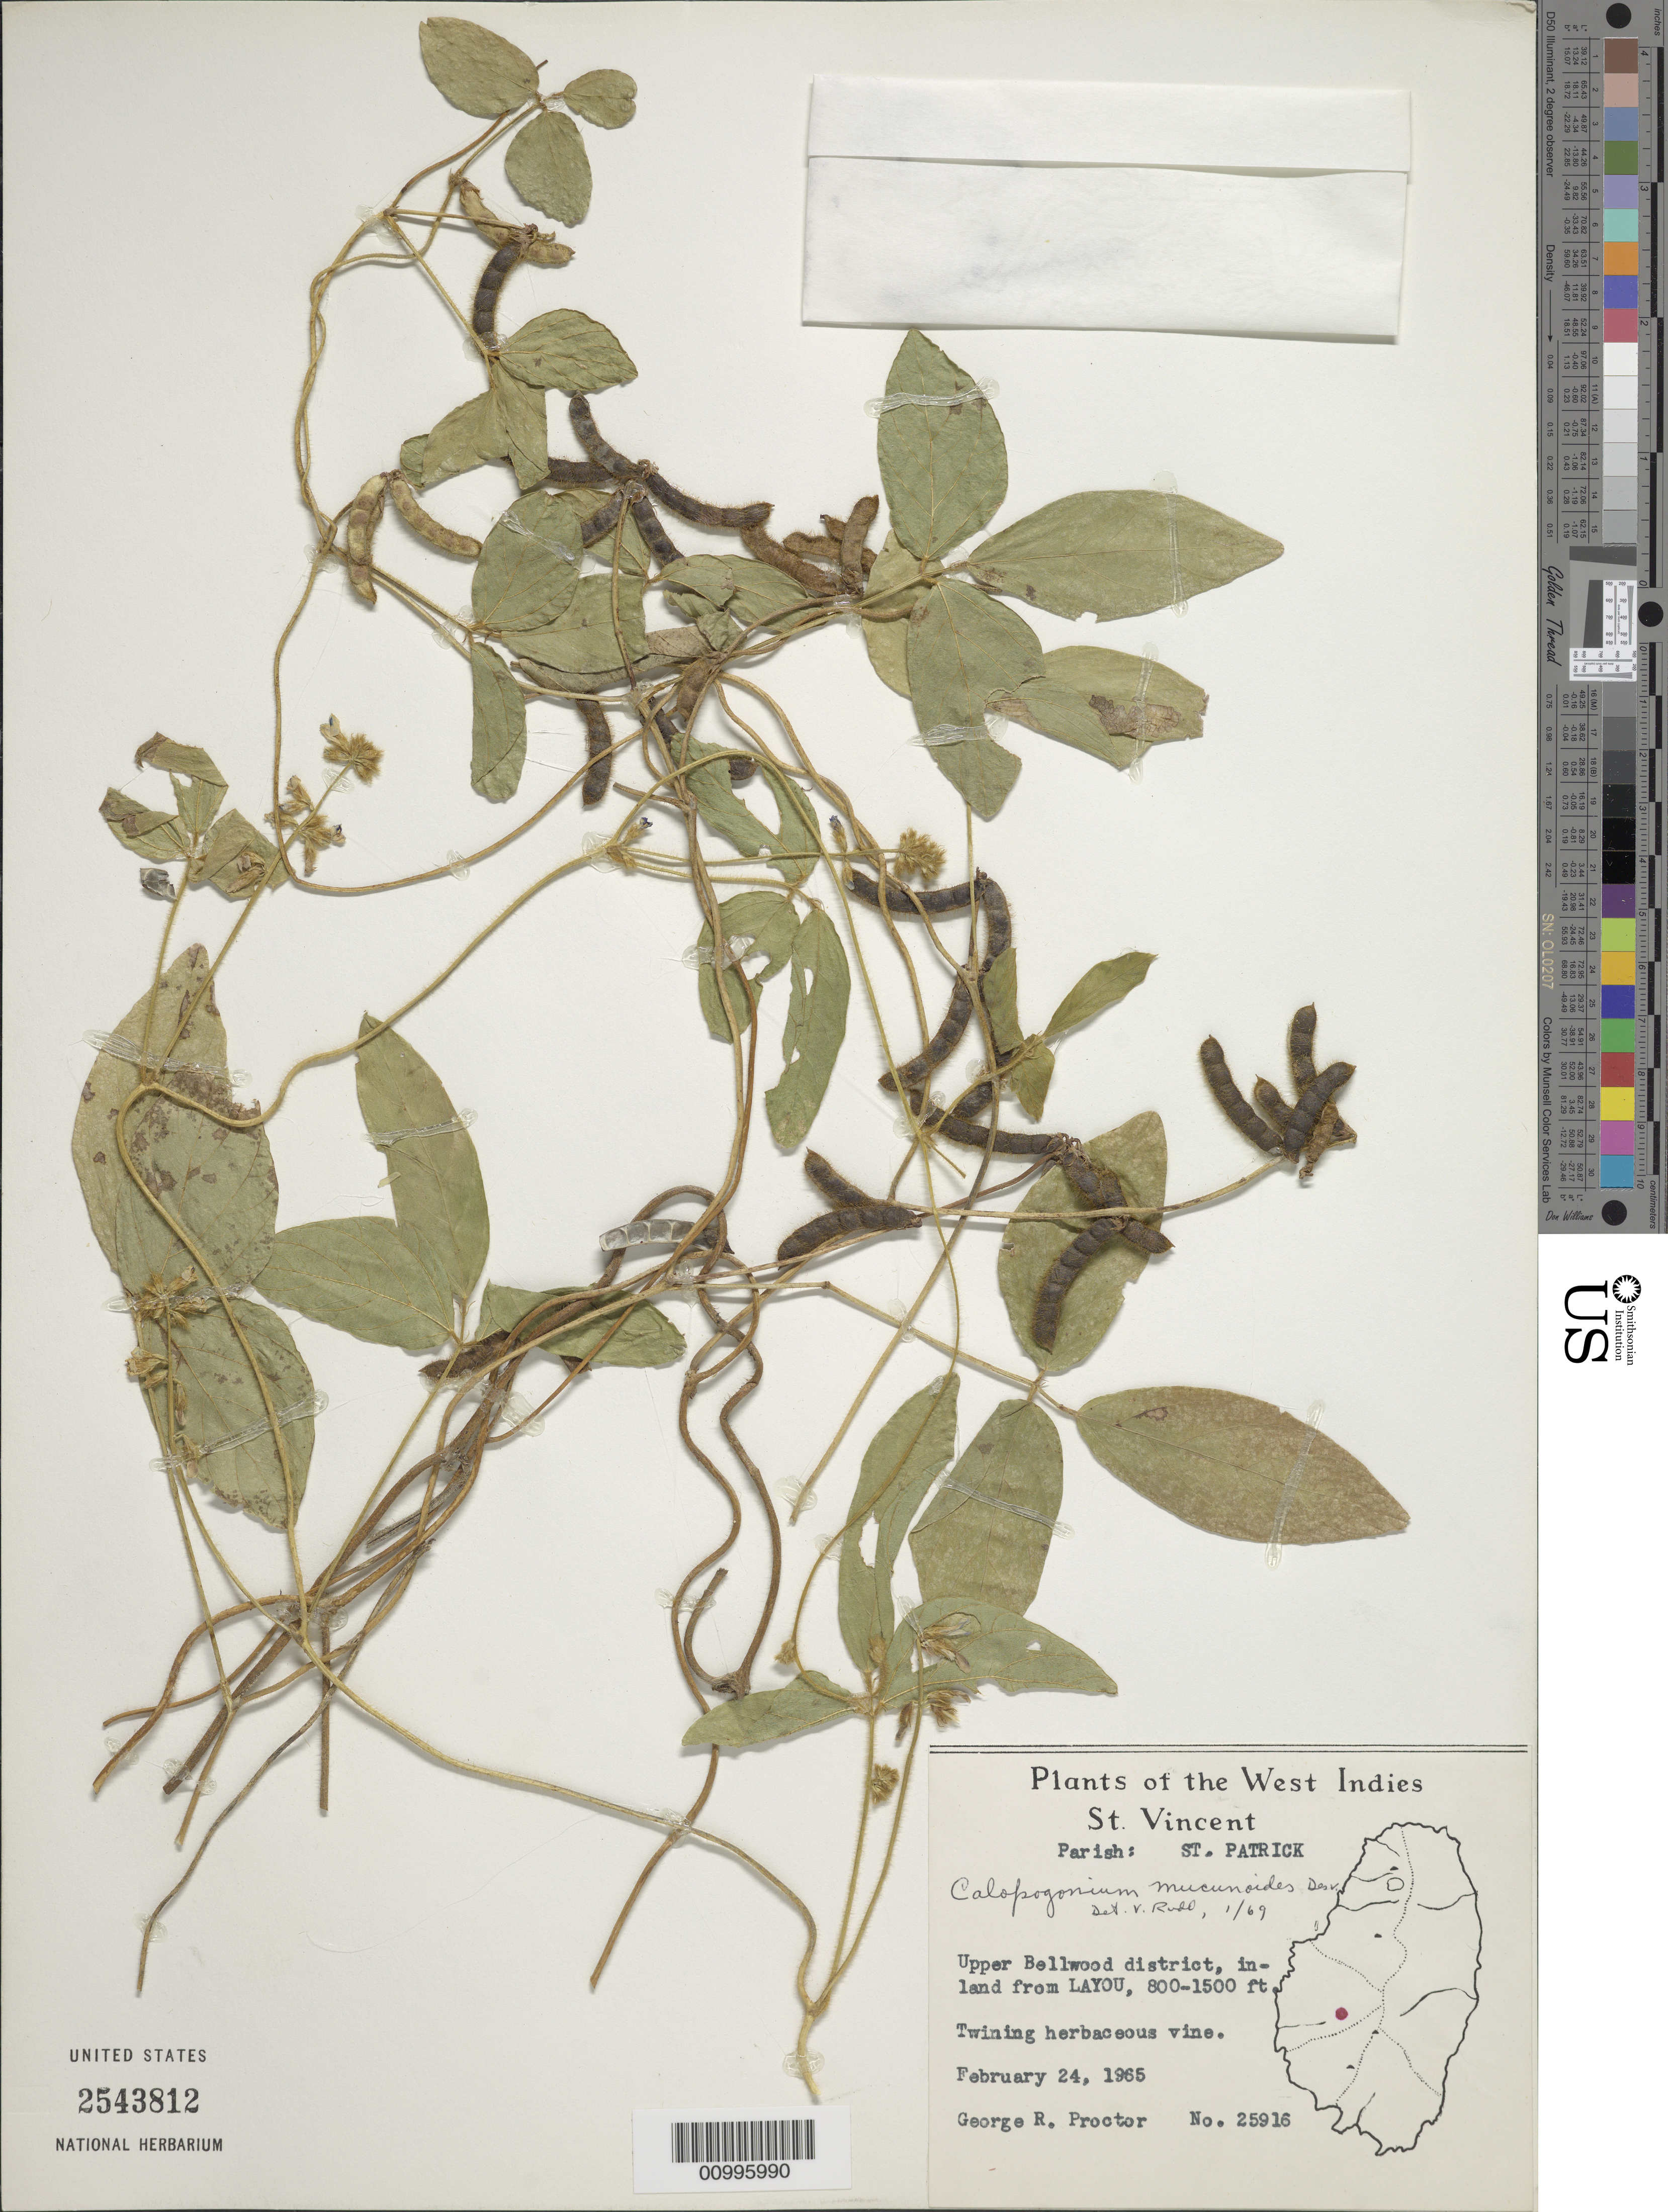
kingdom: Plantae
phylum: Tracheophyta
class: Magnoliopsida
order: Fabales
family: Fabaceae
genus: Calopogonium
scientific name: Calopogonium mucunoides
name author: Desv.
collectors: G. R. Proctor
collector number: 25916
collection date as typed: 24 Feb 1965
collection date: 1965-02-24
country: St. Vincent - Grenadines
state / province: Saint Patrick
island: St. Vincent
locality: Upper Bellwood district, in-land from Layou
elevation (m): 244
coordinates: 0 N, 0 E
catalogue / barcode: US 2543812